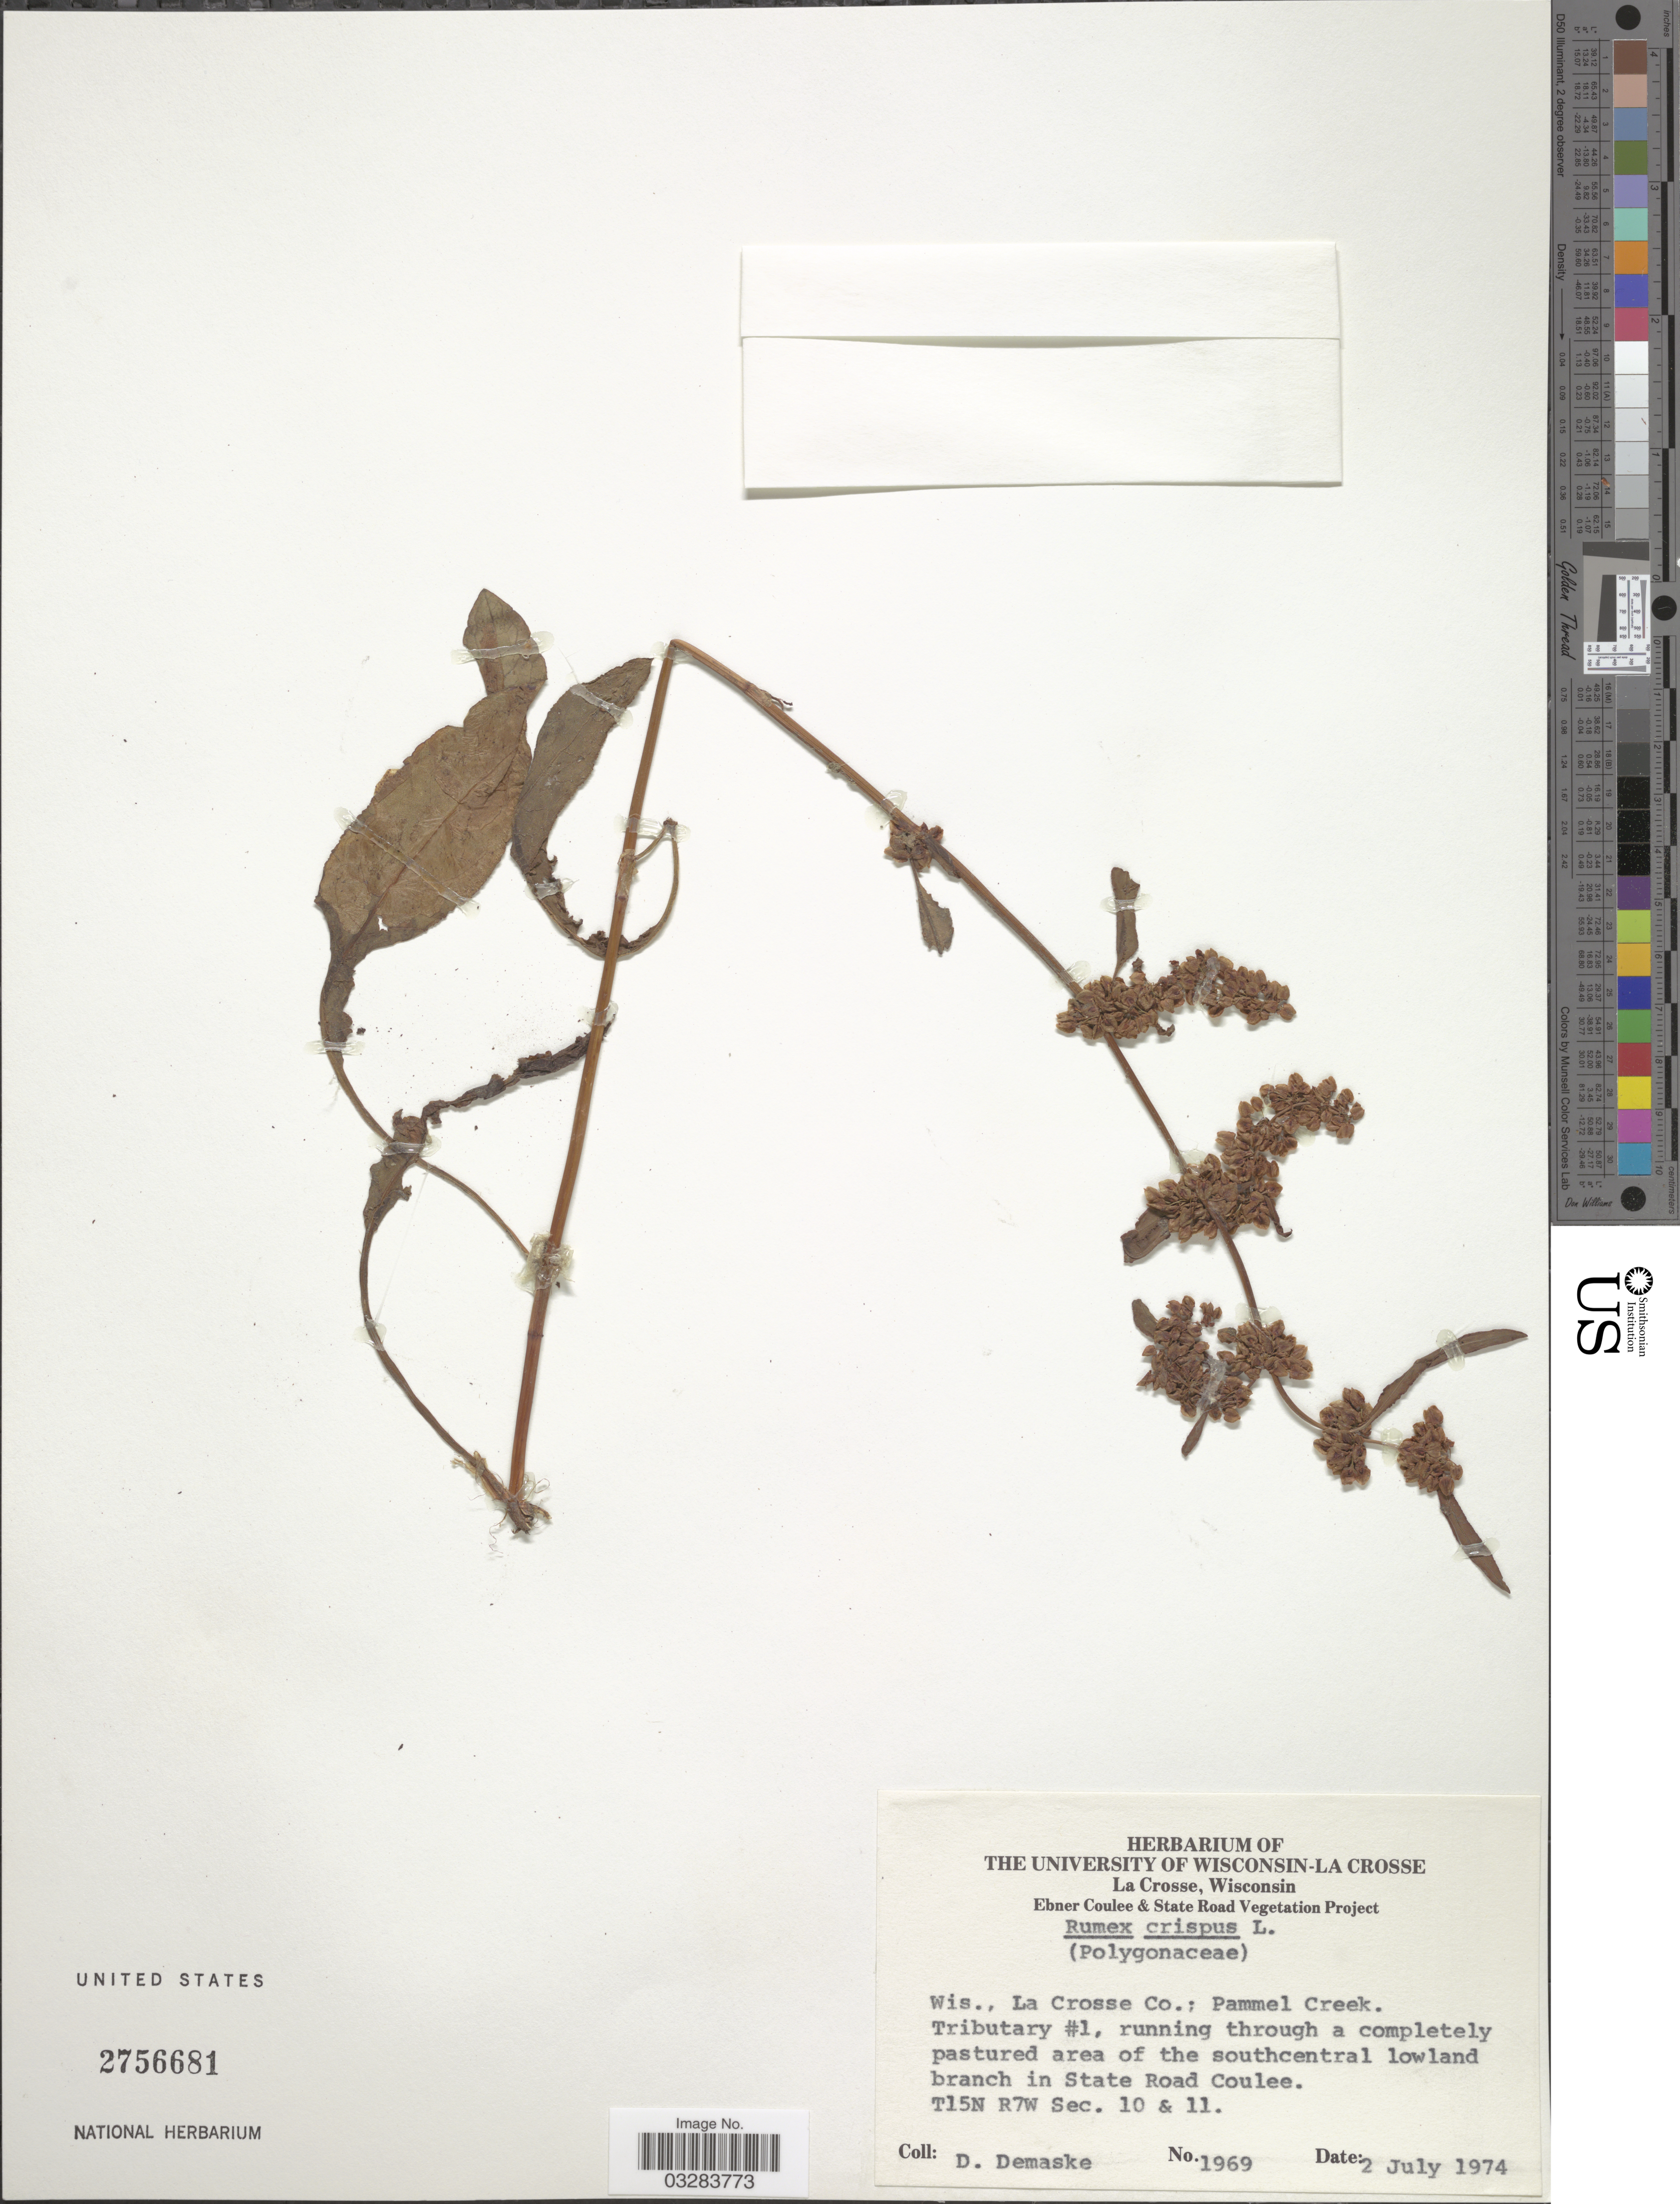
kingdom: Plantae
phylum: Tracheophyta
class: Magnoliopsida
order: Caryophyllales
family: Polygonaceae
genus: Rumex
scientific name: Rumex crispus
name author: L.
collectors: D. Demaske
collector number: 1969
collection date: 1974-07-02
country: United States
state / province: Wisconsin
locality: La Crosse Co.; Pammel Creek. Tributary #1, running through a completely pastured area of the southcentral lowland branch in State Road Coulee. T15N R7W Sec. 10 & 11.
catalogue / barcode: US 2756681